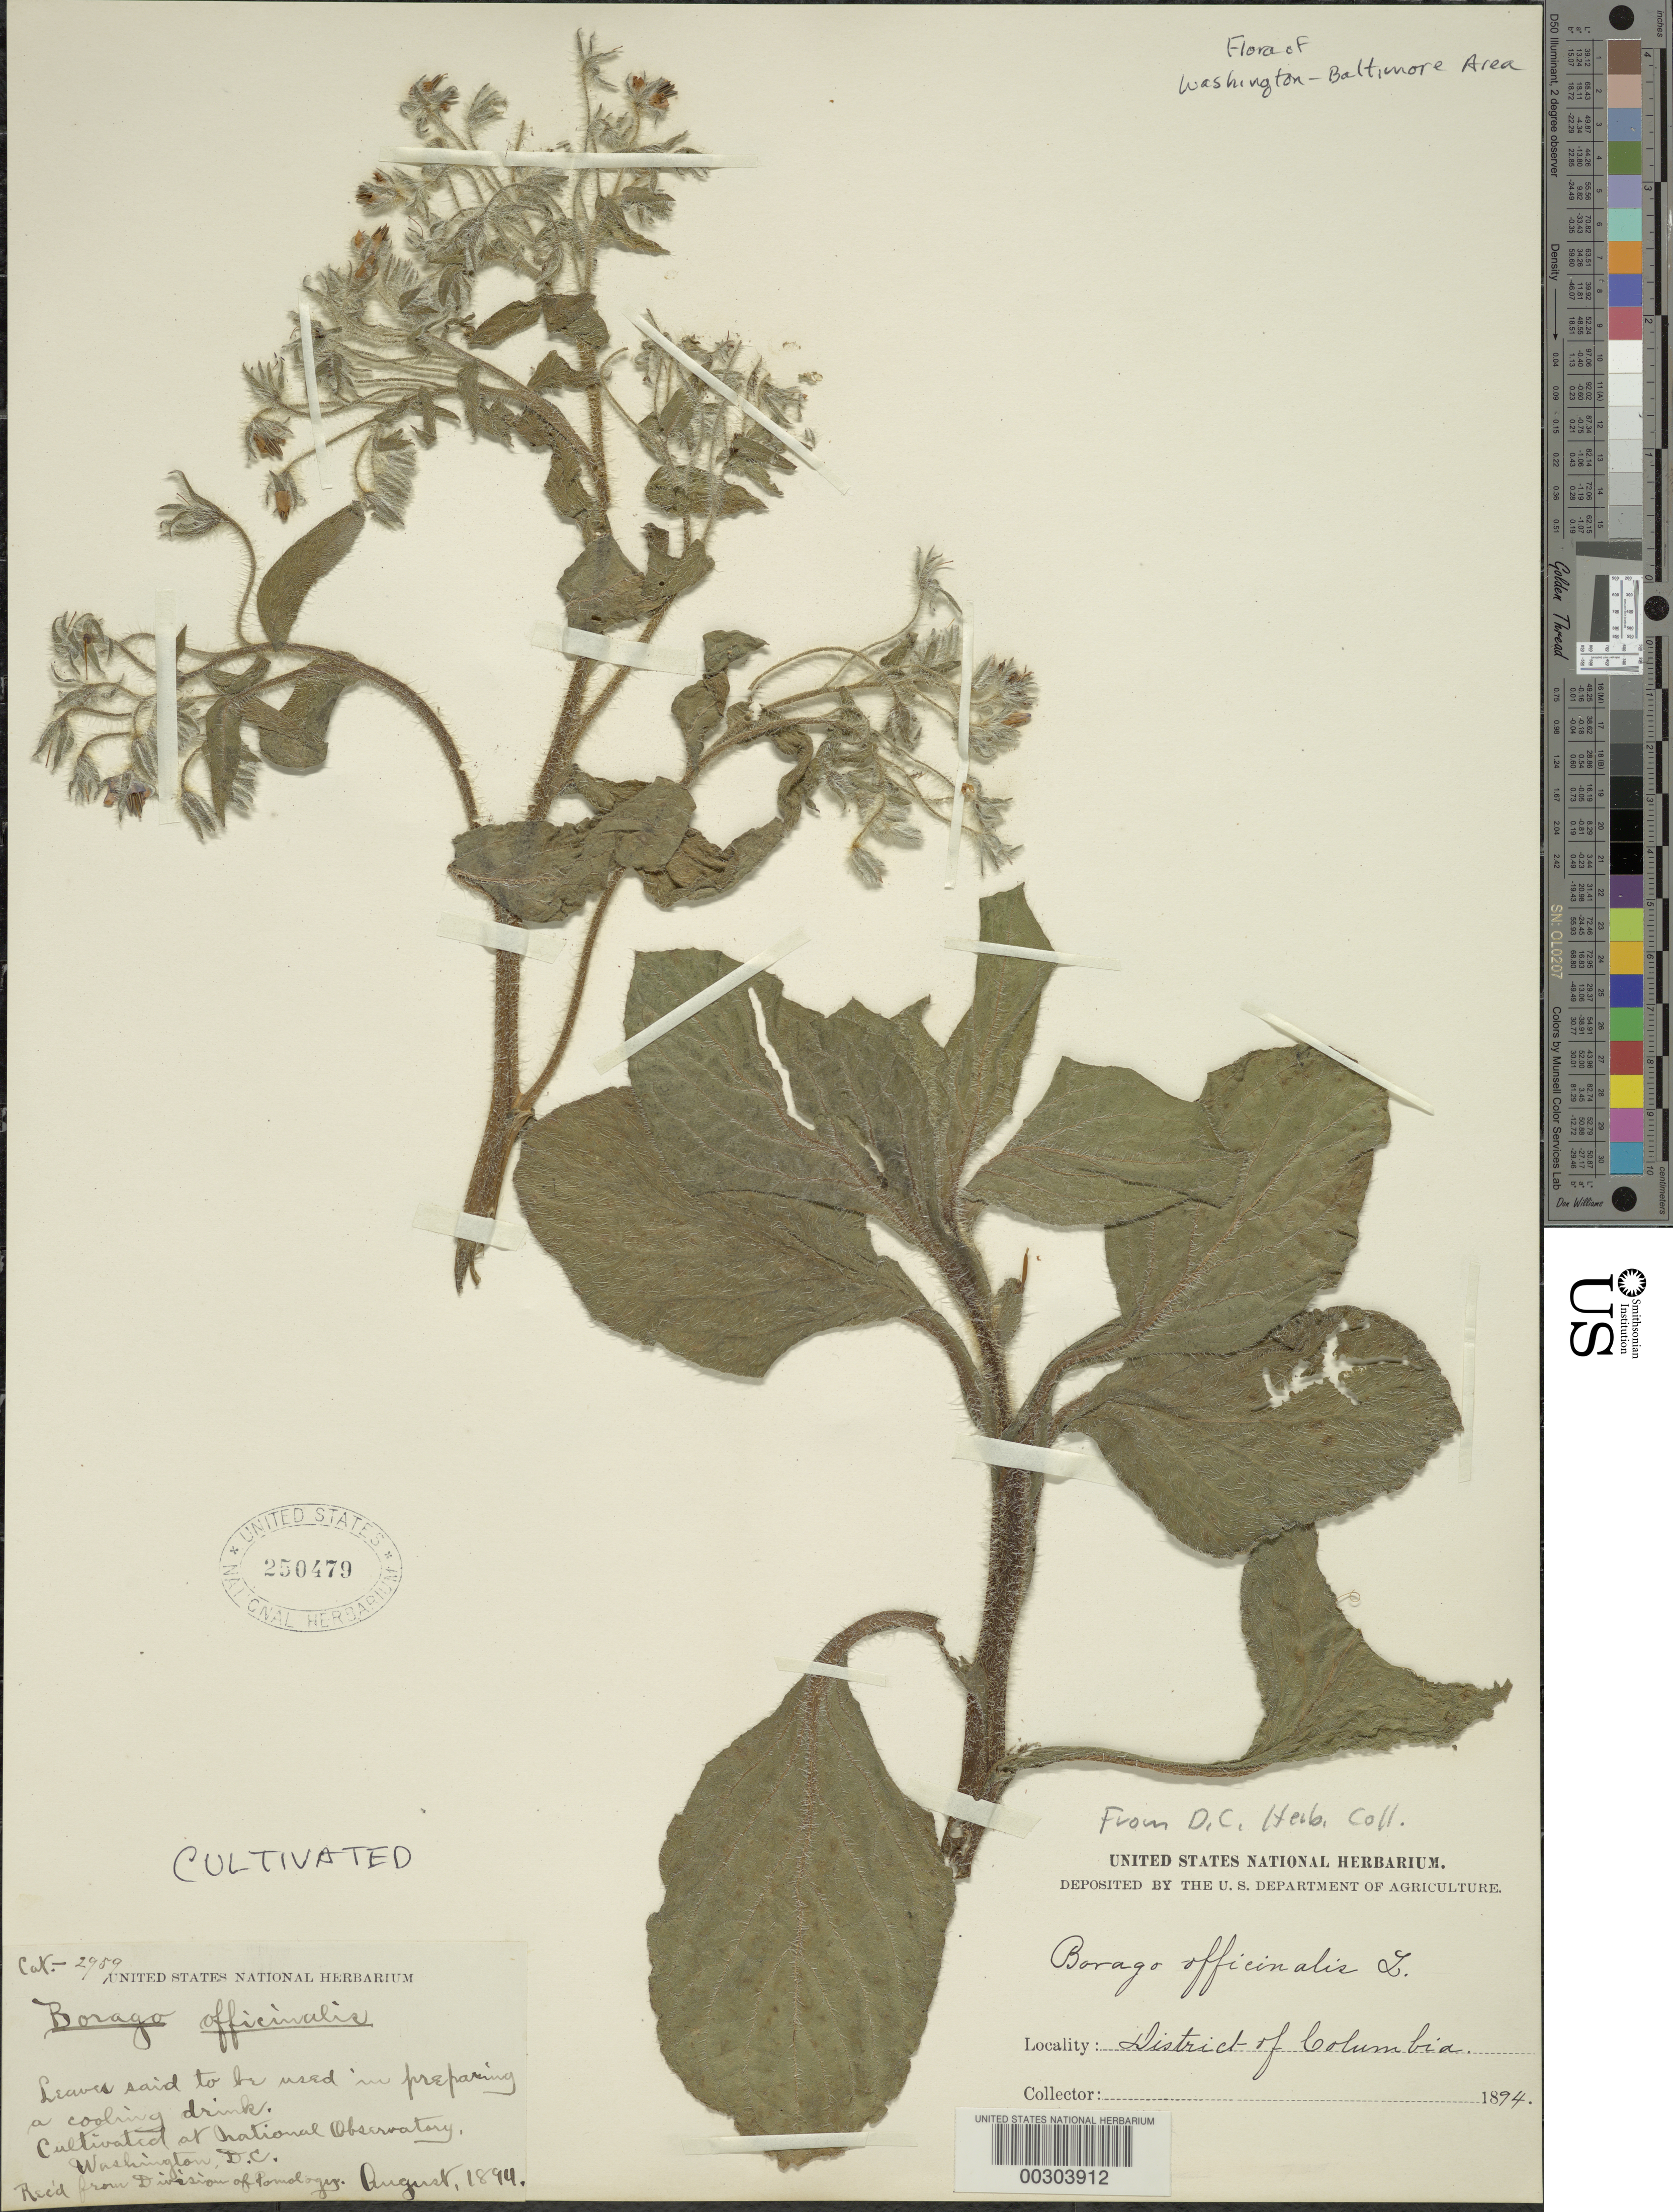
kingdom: Plantae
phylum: Tracheophyta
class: Magnoliopsida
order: Boraginales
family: Boraginaceae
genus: Borago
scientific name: Borago officinalis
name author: L.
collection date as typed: Aug 1894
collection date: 1894-08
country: United States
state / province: District of Columbia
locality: National Observatory, Washington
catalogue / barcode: US 250479